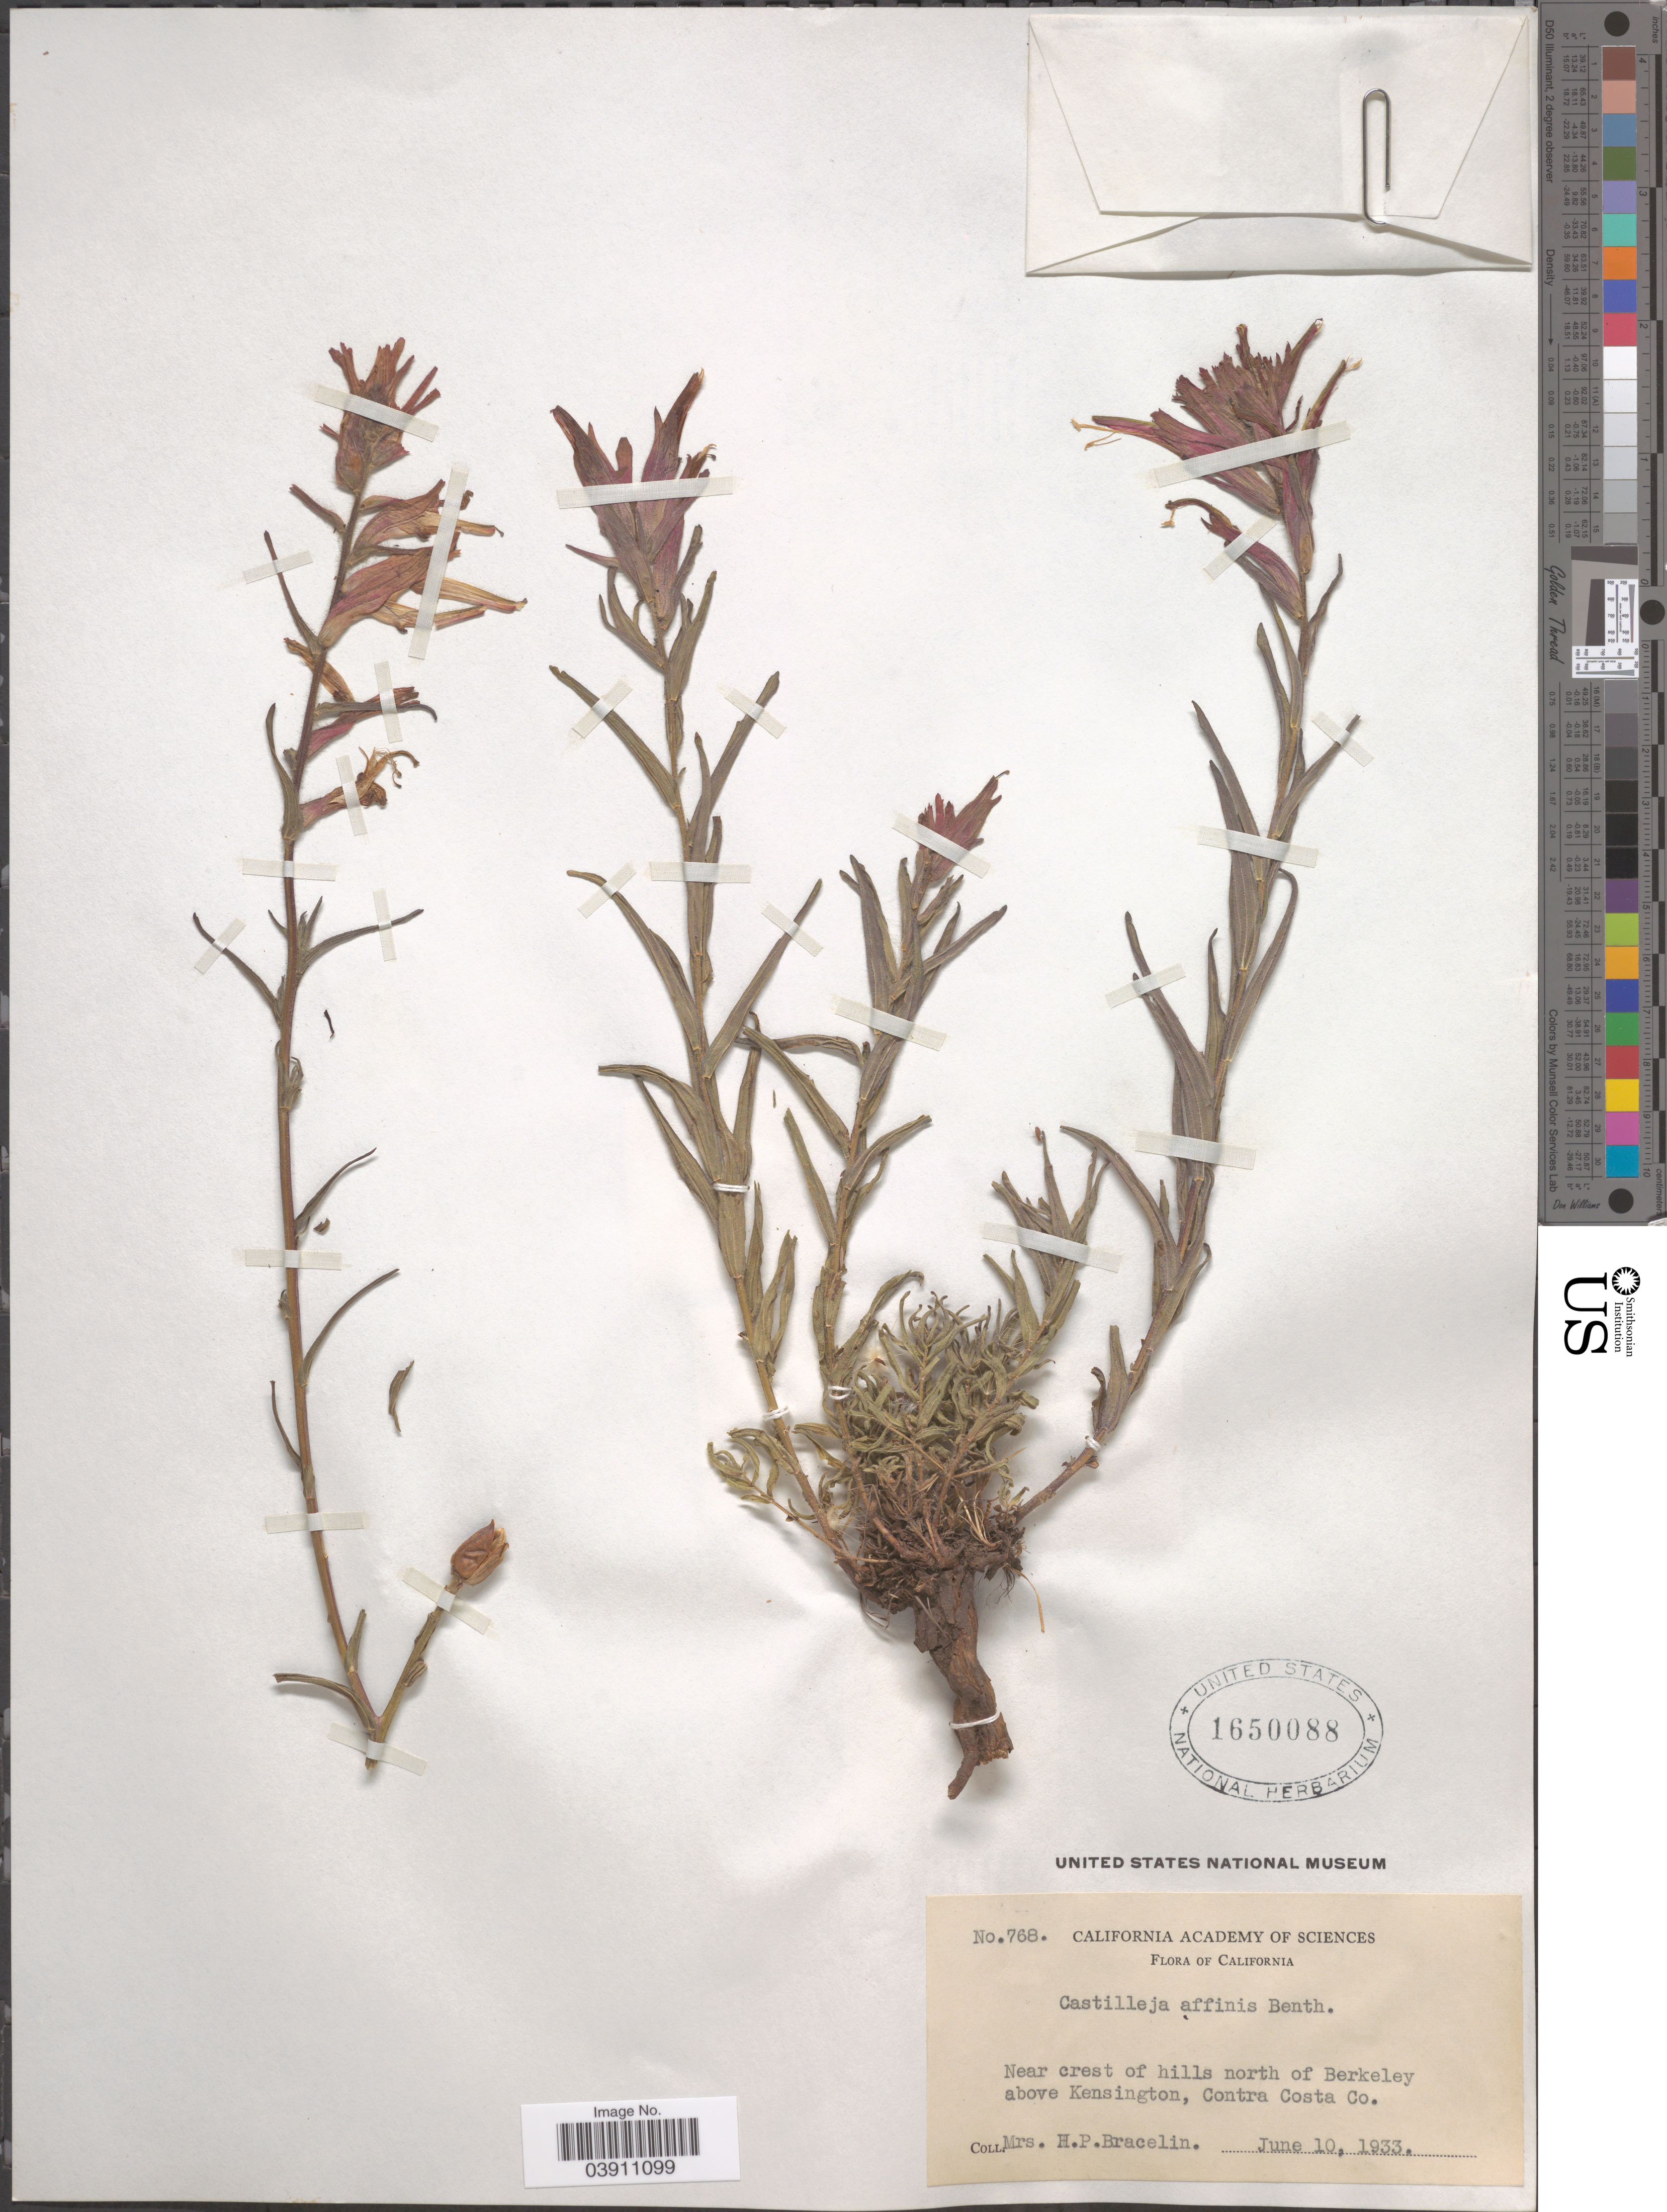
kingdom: Plantae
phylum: Tracheophyta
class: Magnoliopsida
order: Lamiales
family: Orobanchaceae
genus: Castilleja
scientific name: Castilleja affinis subsp. neglecta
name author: (Zeile) T.I. Chuang & Heckard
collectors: H. Bracelin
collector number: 768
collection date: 1933-06-10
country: United States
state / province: California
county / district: Alameda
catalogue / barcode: US 1650088